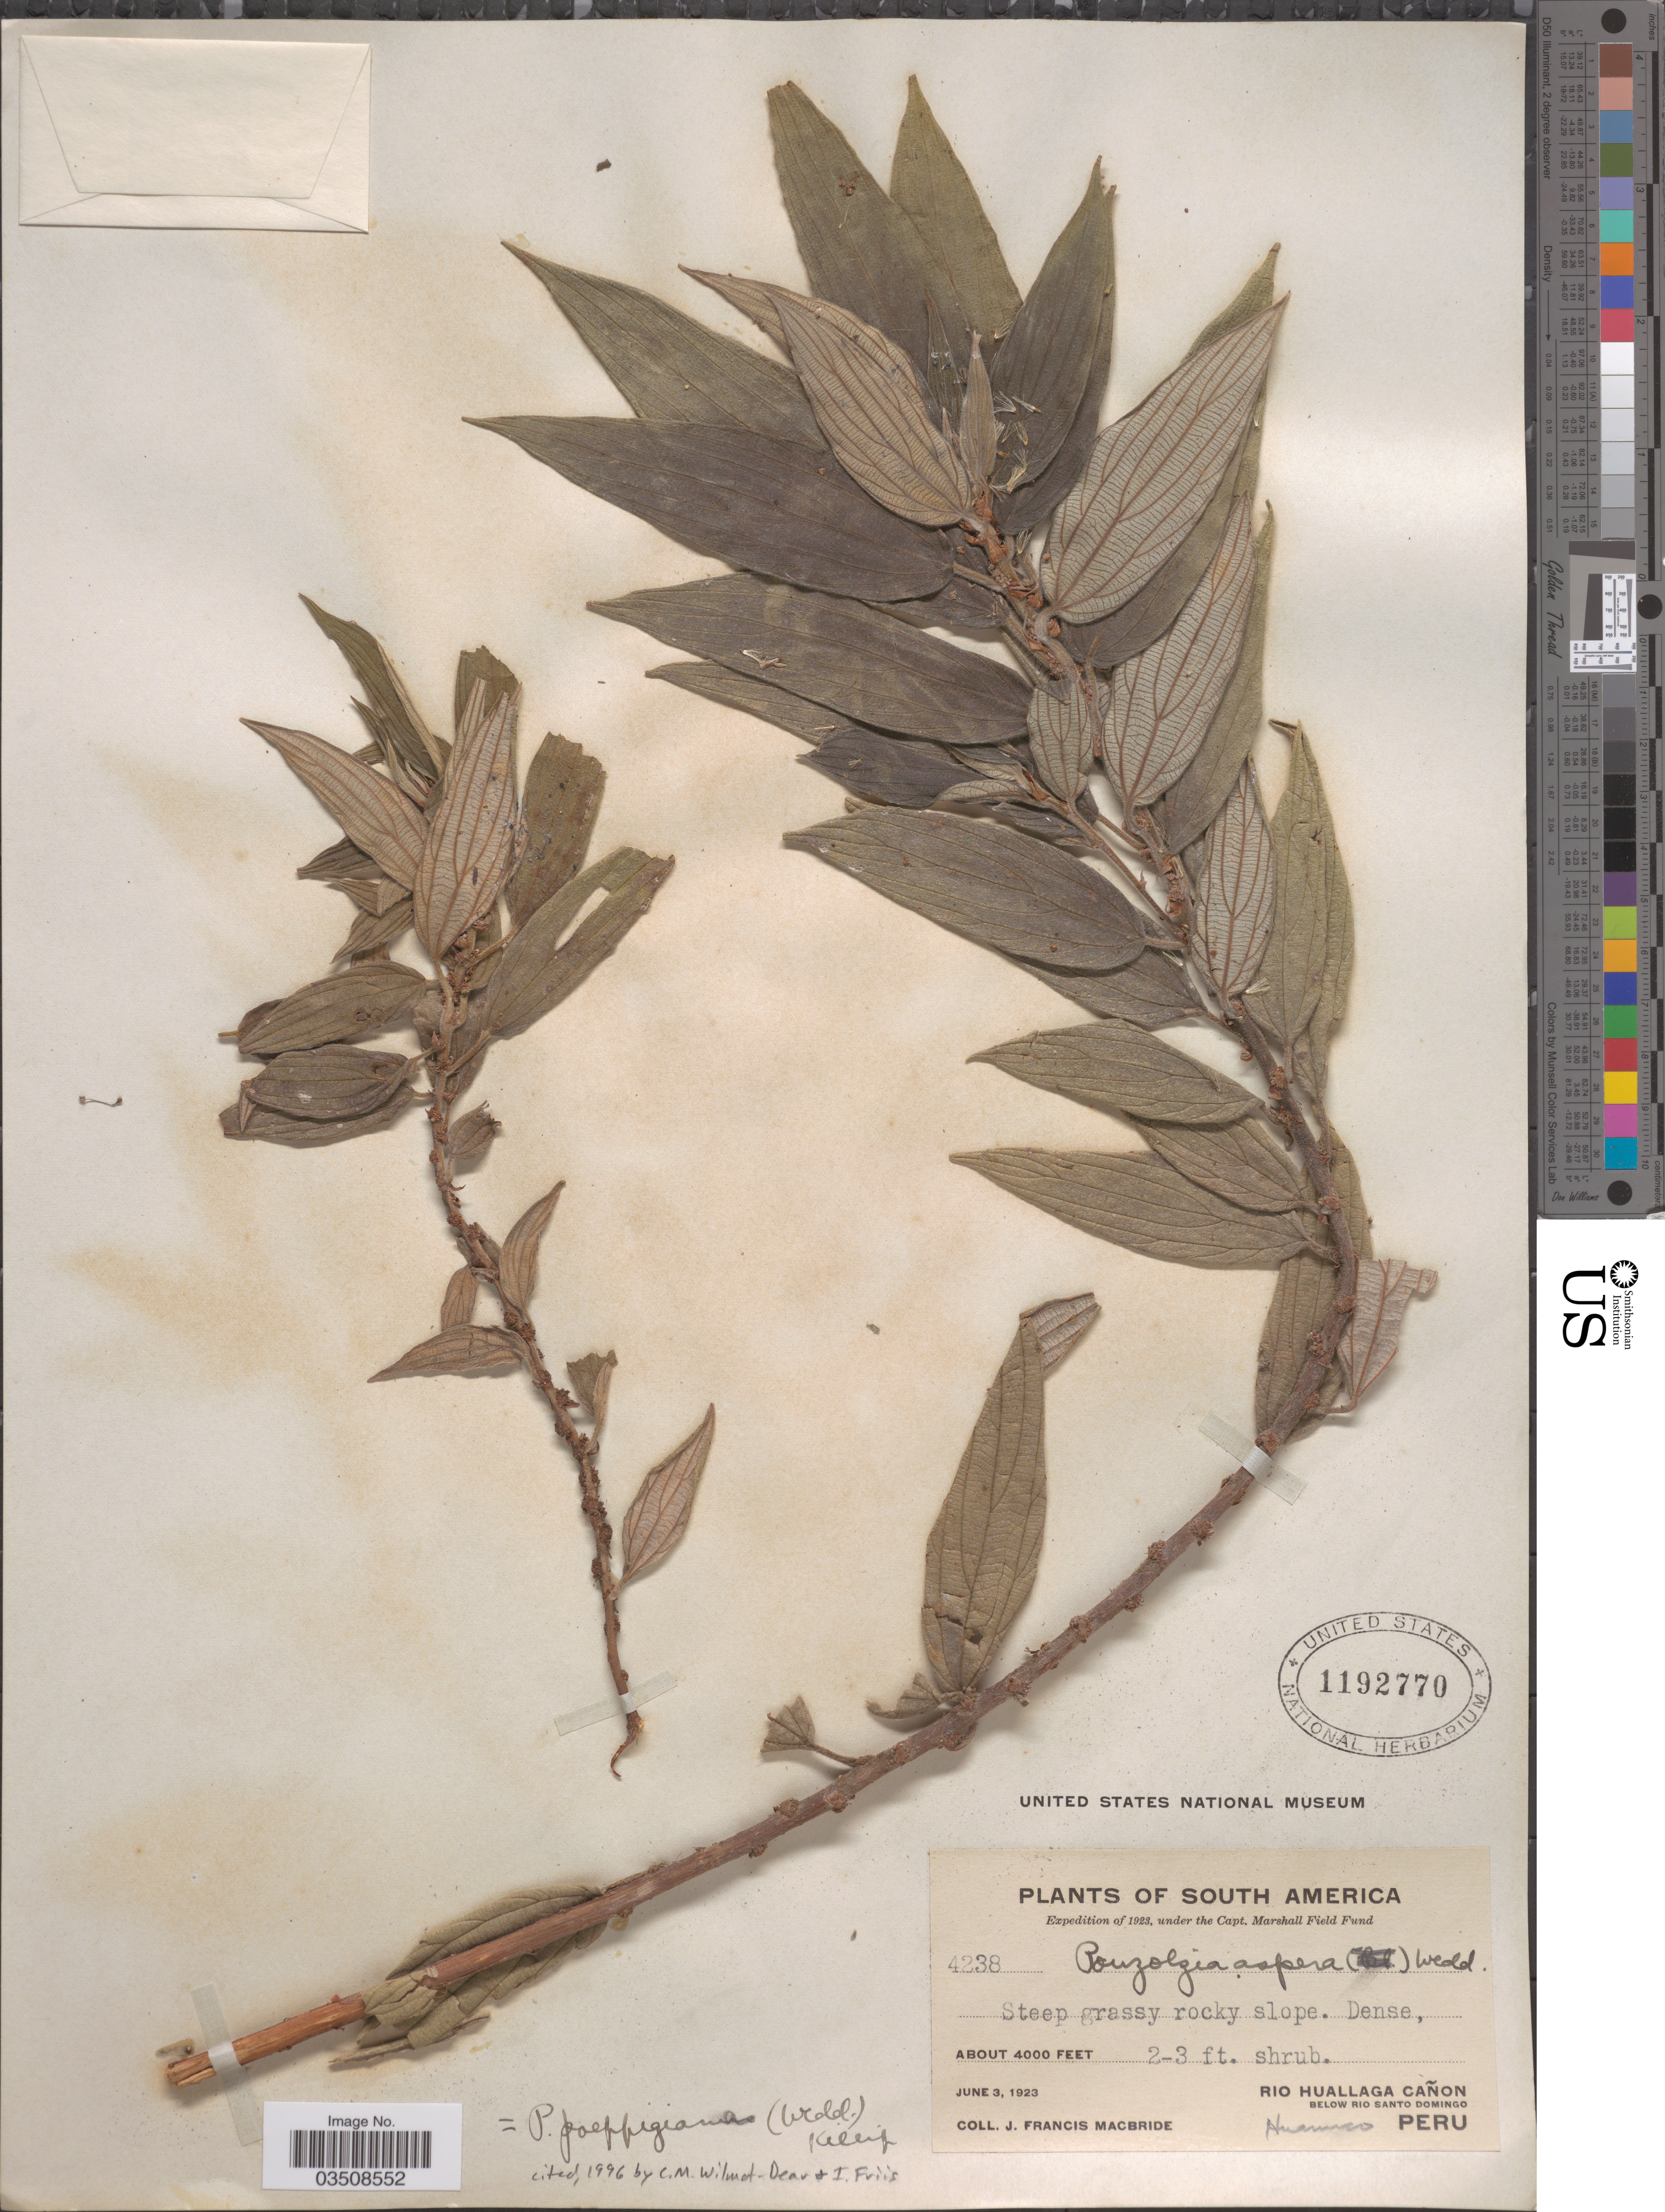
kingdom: Plantae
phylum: Tracheophyta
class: Magnoliopsida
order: Rosales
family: Urticaceae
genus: Pouzolzia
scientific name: Pouzolzia poeppigiana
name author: (Wedd.) Killip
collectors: J. F. Macbride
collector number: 4238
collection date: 1923-06-03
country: Peru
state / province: Huánuco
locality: Rio Huallaga Cañon. Below Rio Santo Domingo.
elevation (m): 1219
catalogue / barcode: US 1192770